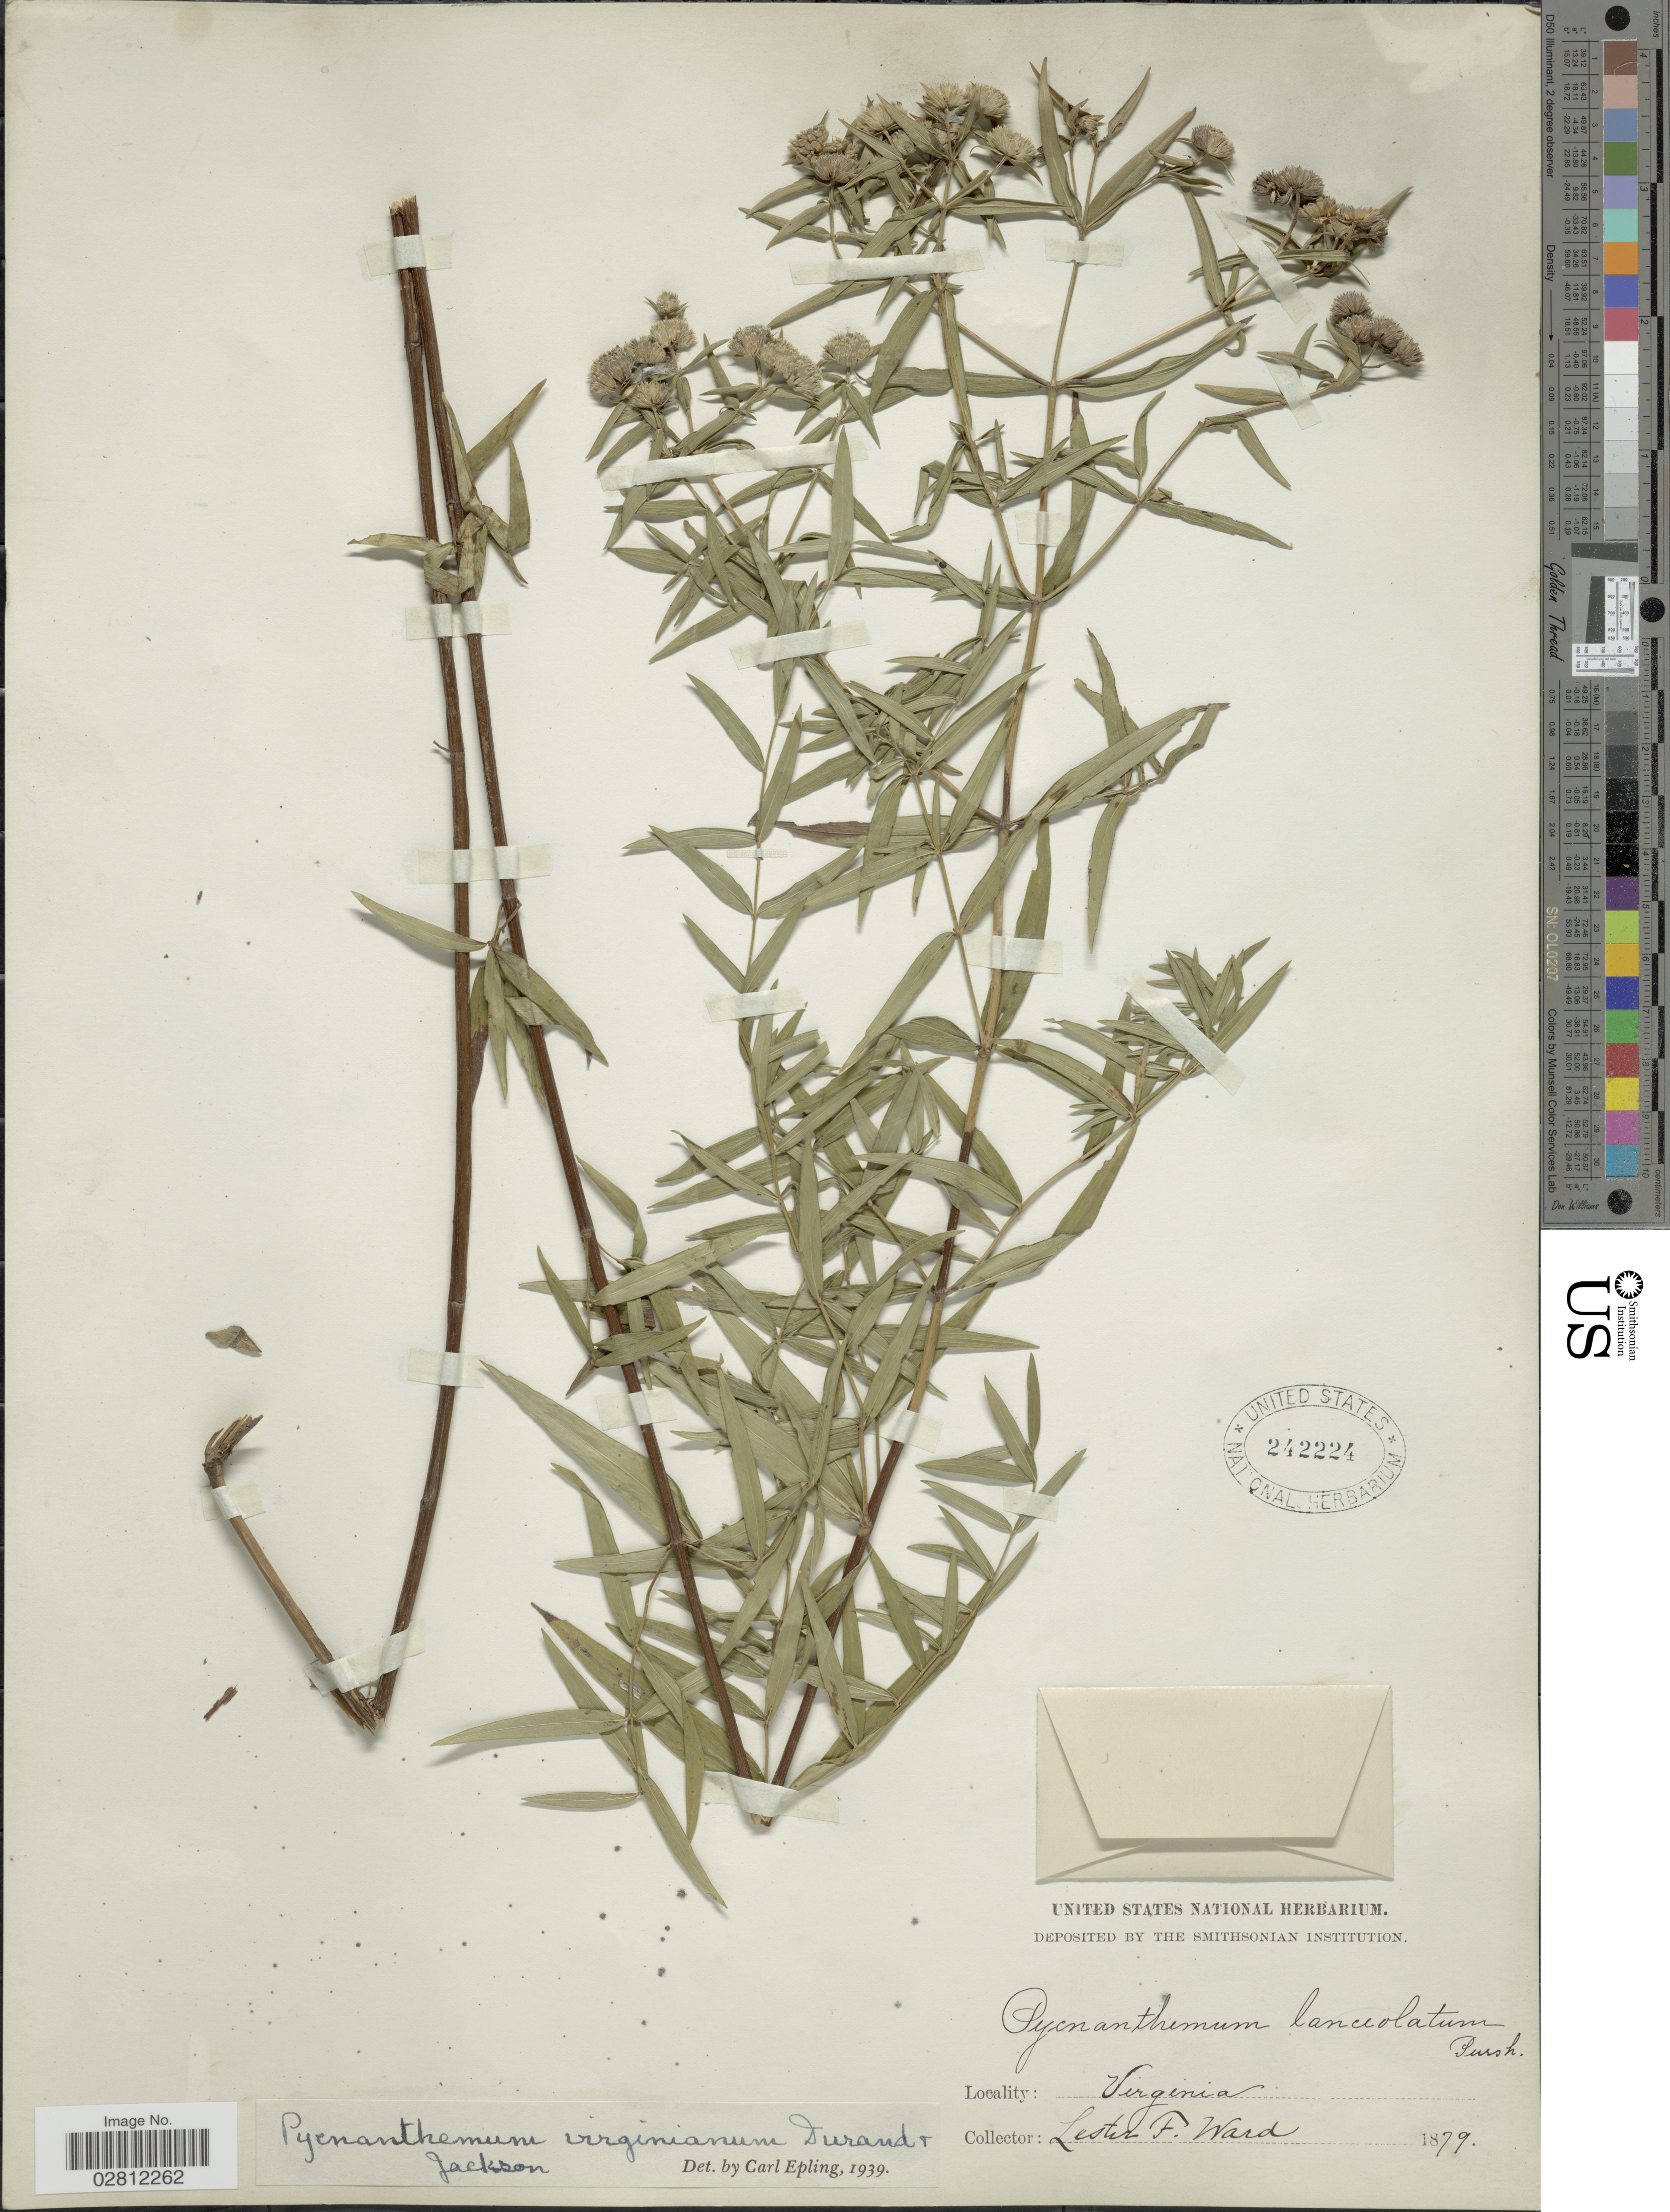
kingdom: Plantae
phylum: Tracheophyta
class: Magnoliopsida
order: Lamiales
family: Lamiaceae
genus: Pycnanthemum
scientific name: Pycnanthemum pilosum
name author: Nutt.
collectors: L. F. Ward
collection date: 1879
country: United States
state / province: Virginia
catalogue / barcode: US 242224